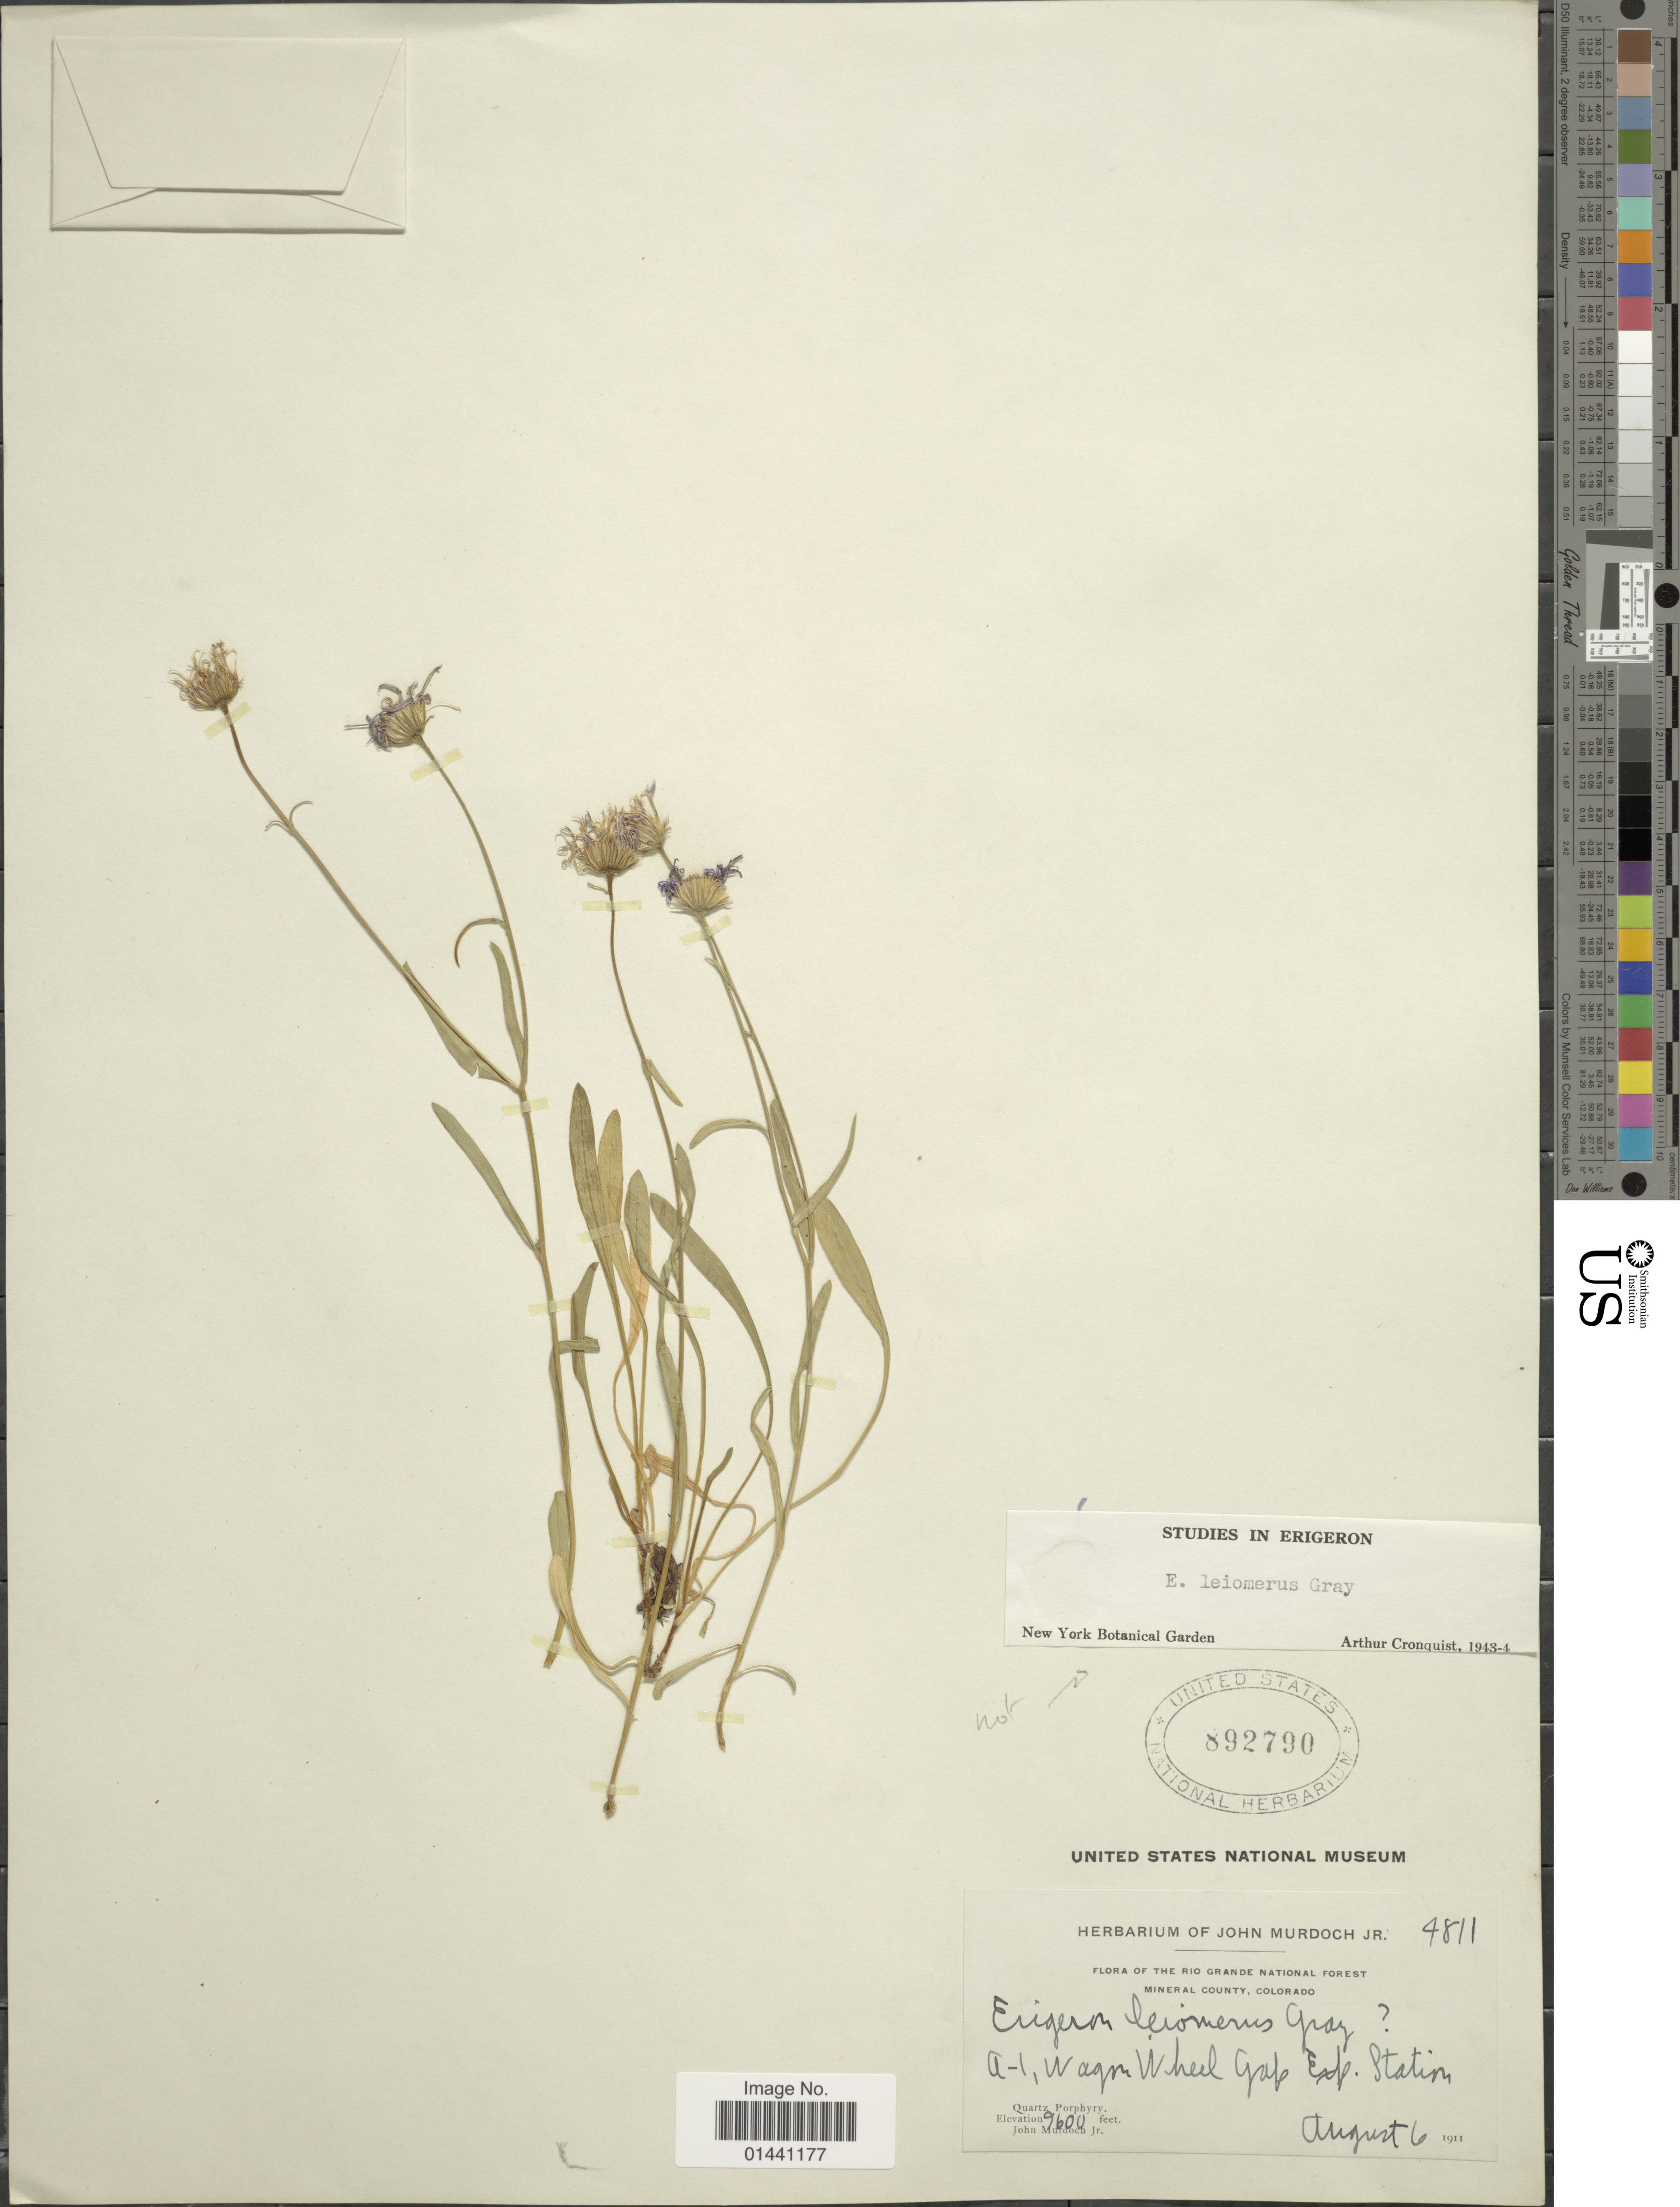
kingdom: Plantae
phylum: Tracheophyta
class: Magnoliopsida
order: Asterales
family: Asteraceae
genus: Erigeron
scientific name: Erigeron sp.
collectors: J. Murdoch Jr.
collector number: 4811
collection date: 1911-08-06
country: United States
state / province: Colorado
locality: Rio Grande National Forest, Mineral County, A-1, Wagon Wheel Gap Exp. Station, Quartz Porphyry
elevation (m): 2926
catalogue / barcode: US 892790